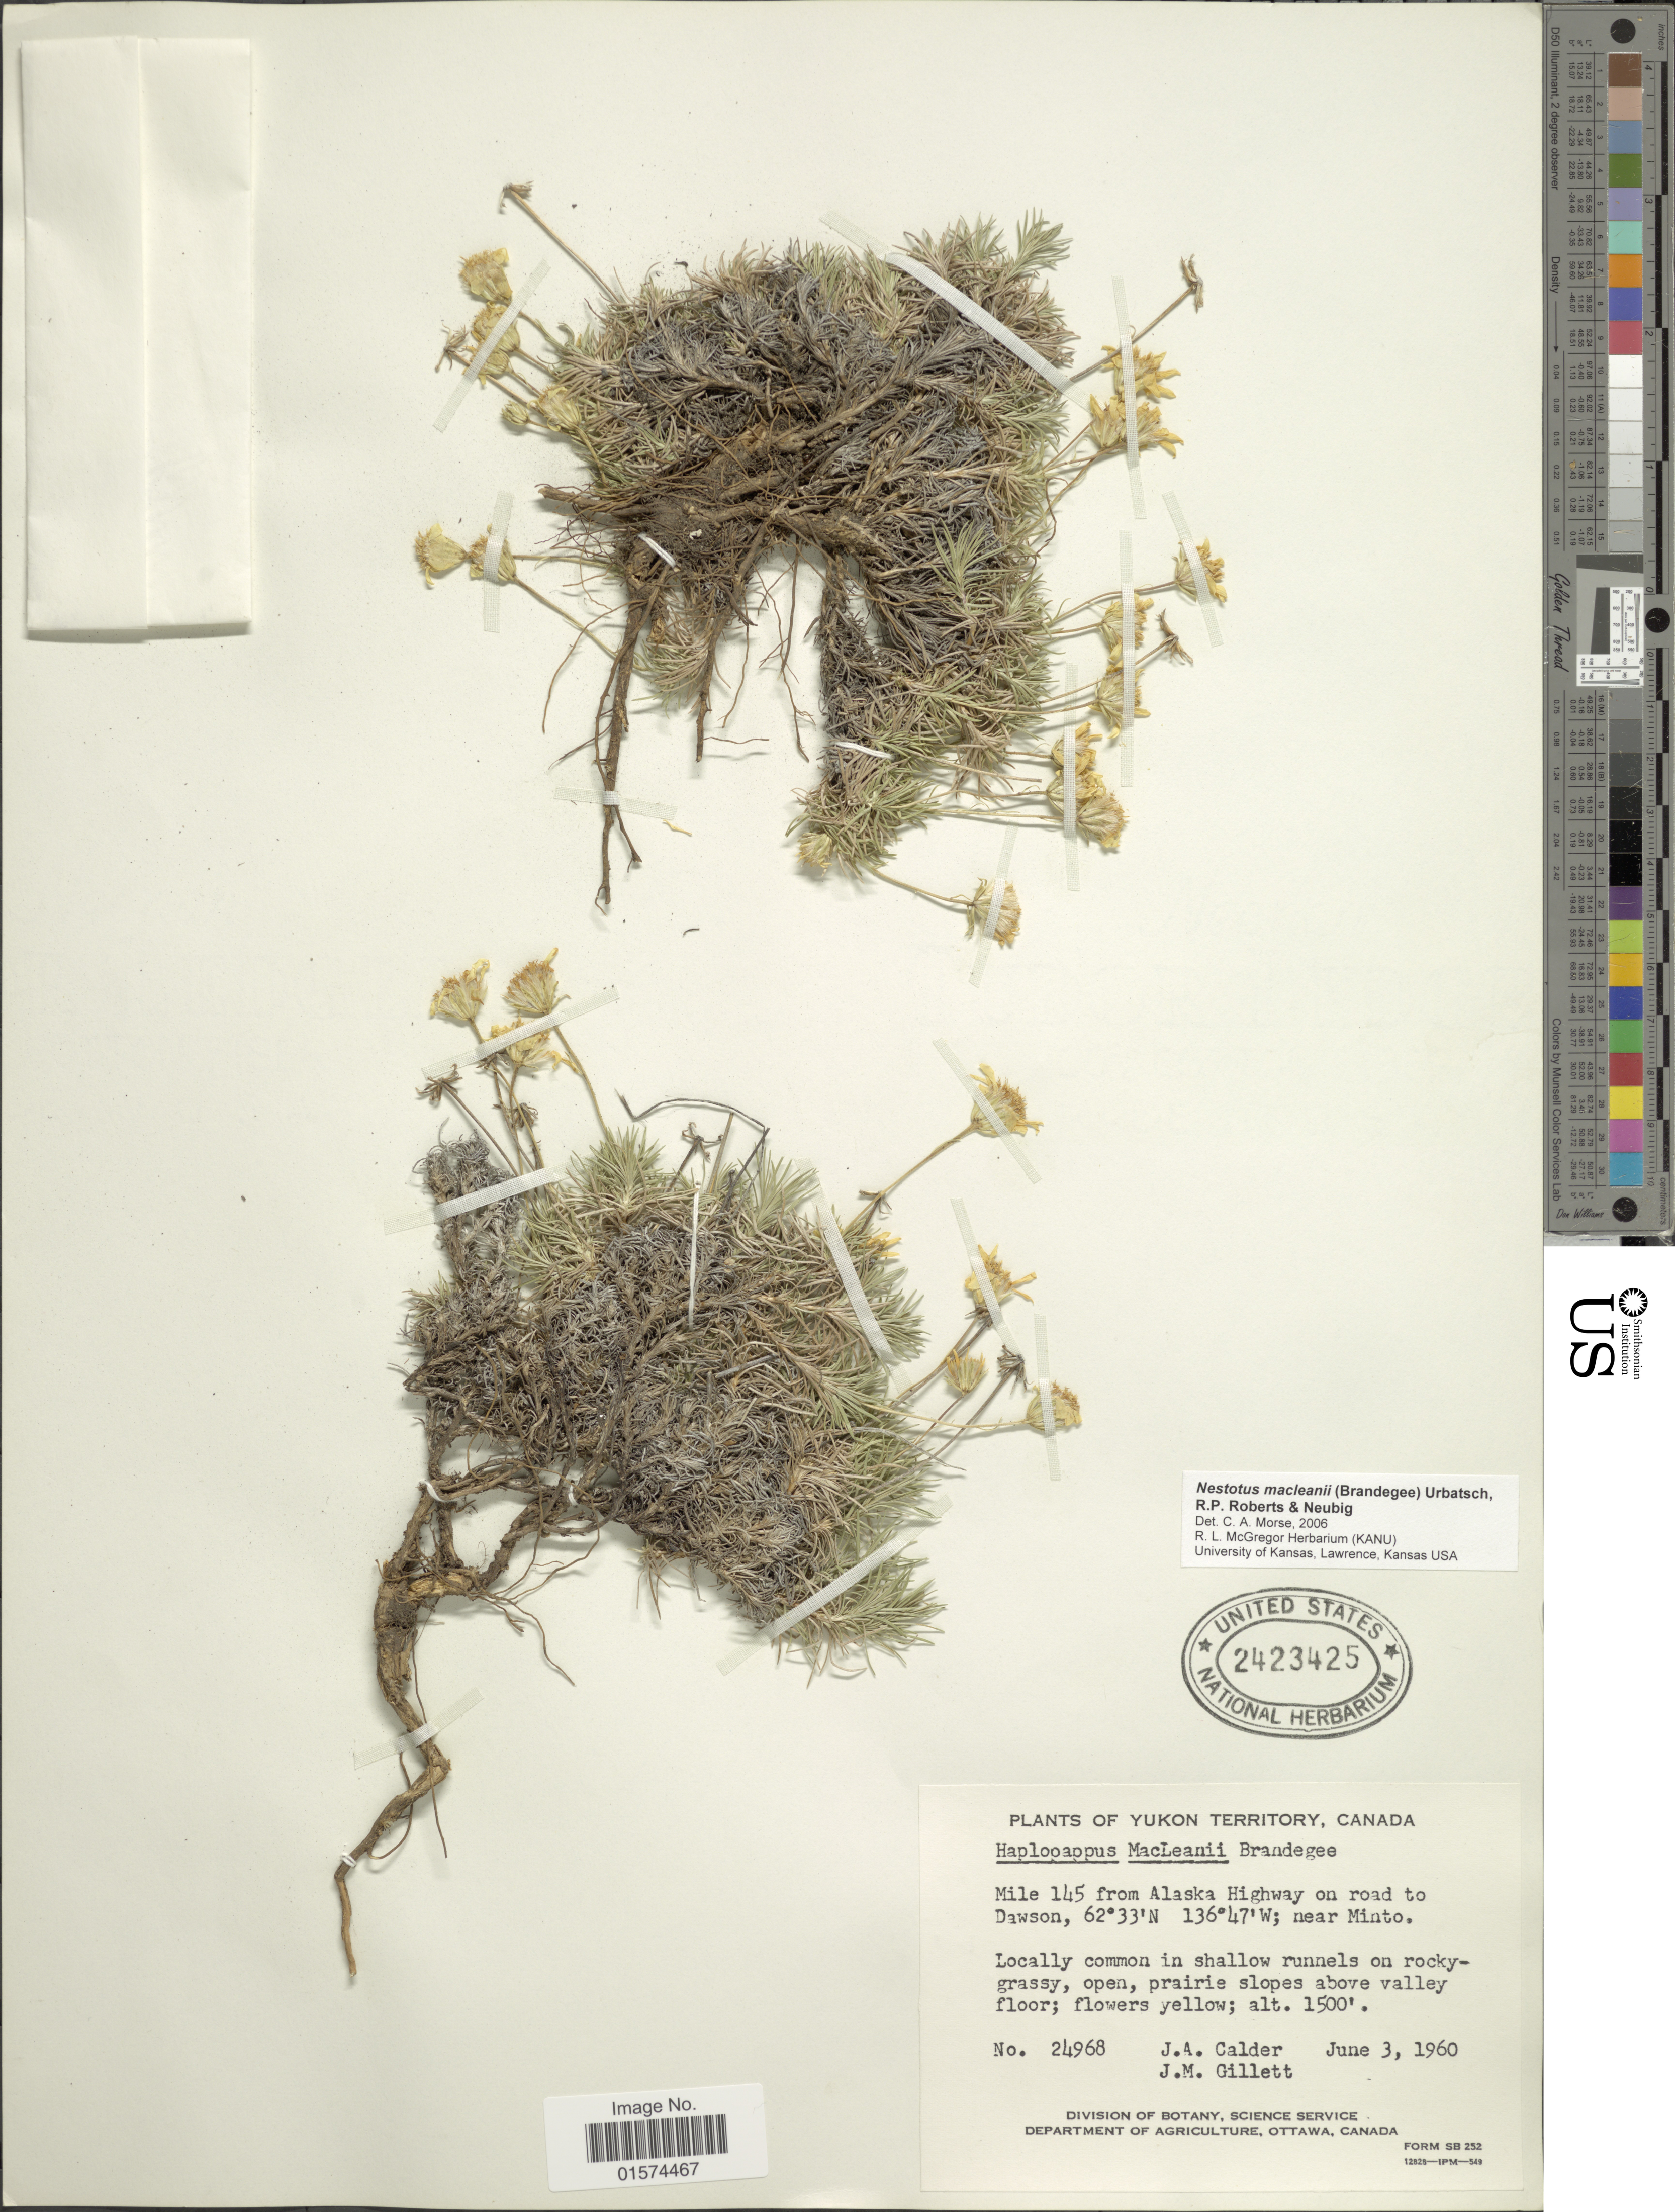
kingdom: Plantae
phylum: Tracheophyta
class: Magnoliopsida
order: Asterales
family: Asteraceae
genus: Nestotus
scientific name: Nestotus macleanii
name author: (Brandegee) R.P.Roberts et al.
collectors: J. A. Calder & J. M. Gillett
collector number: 24968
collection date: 1960-06-03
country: Canada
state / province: Yukon Territory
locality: Mile 145 from Alaska Highway on road to Dawson; near Minto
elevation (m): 457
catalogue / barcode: US 2423425